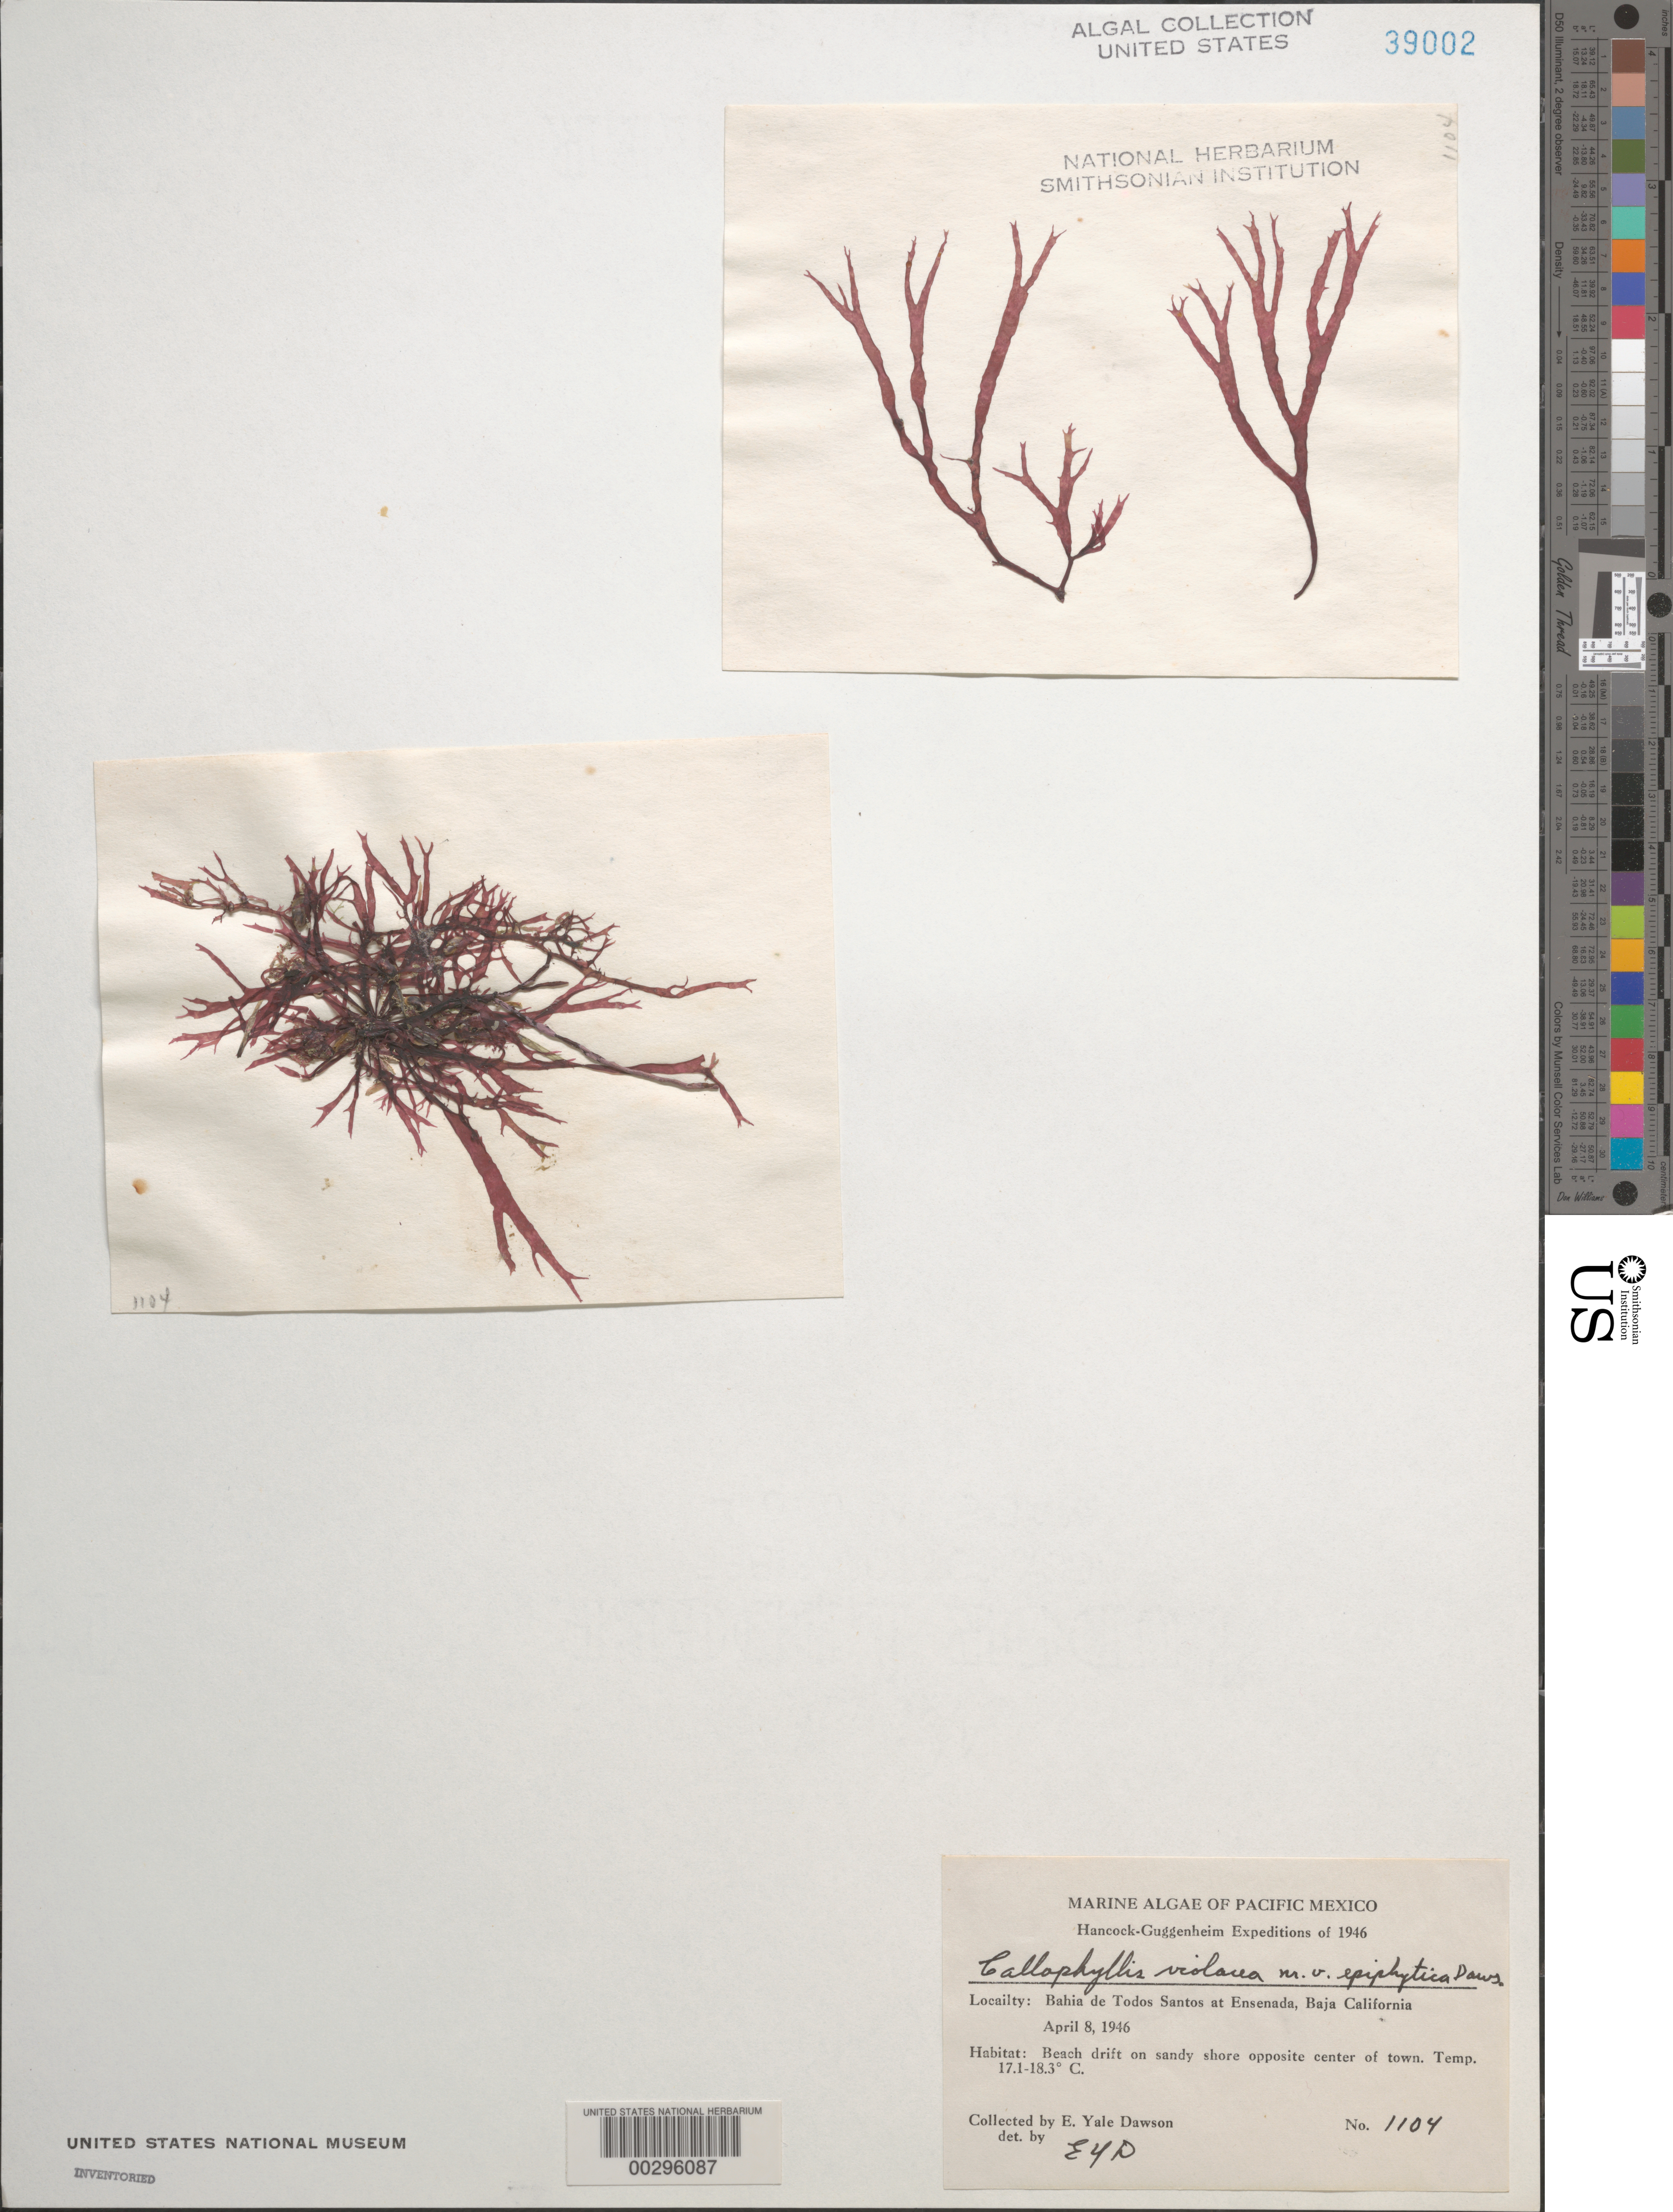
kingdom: Plantae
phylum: Rhodophyta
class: Florideophyceae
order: Gigartinales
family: Kallymeniaceae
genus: Callophyllis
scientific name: Callophyllis violacea var. epiphytica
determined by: Dawson, E. Y.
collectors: E. Y. Dawson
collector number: EYD 1104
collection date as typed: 08 Apr 1946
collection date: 1946-04-08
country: Mexico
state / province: Baja California Norte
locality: Bahia de Todos Santos, Ensenada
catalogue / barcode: US 39002